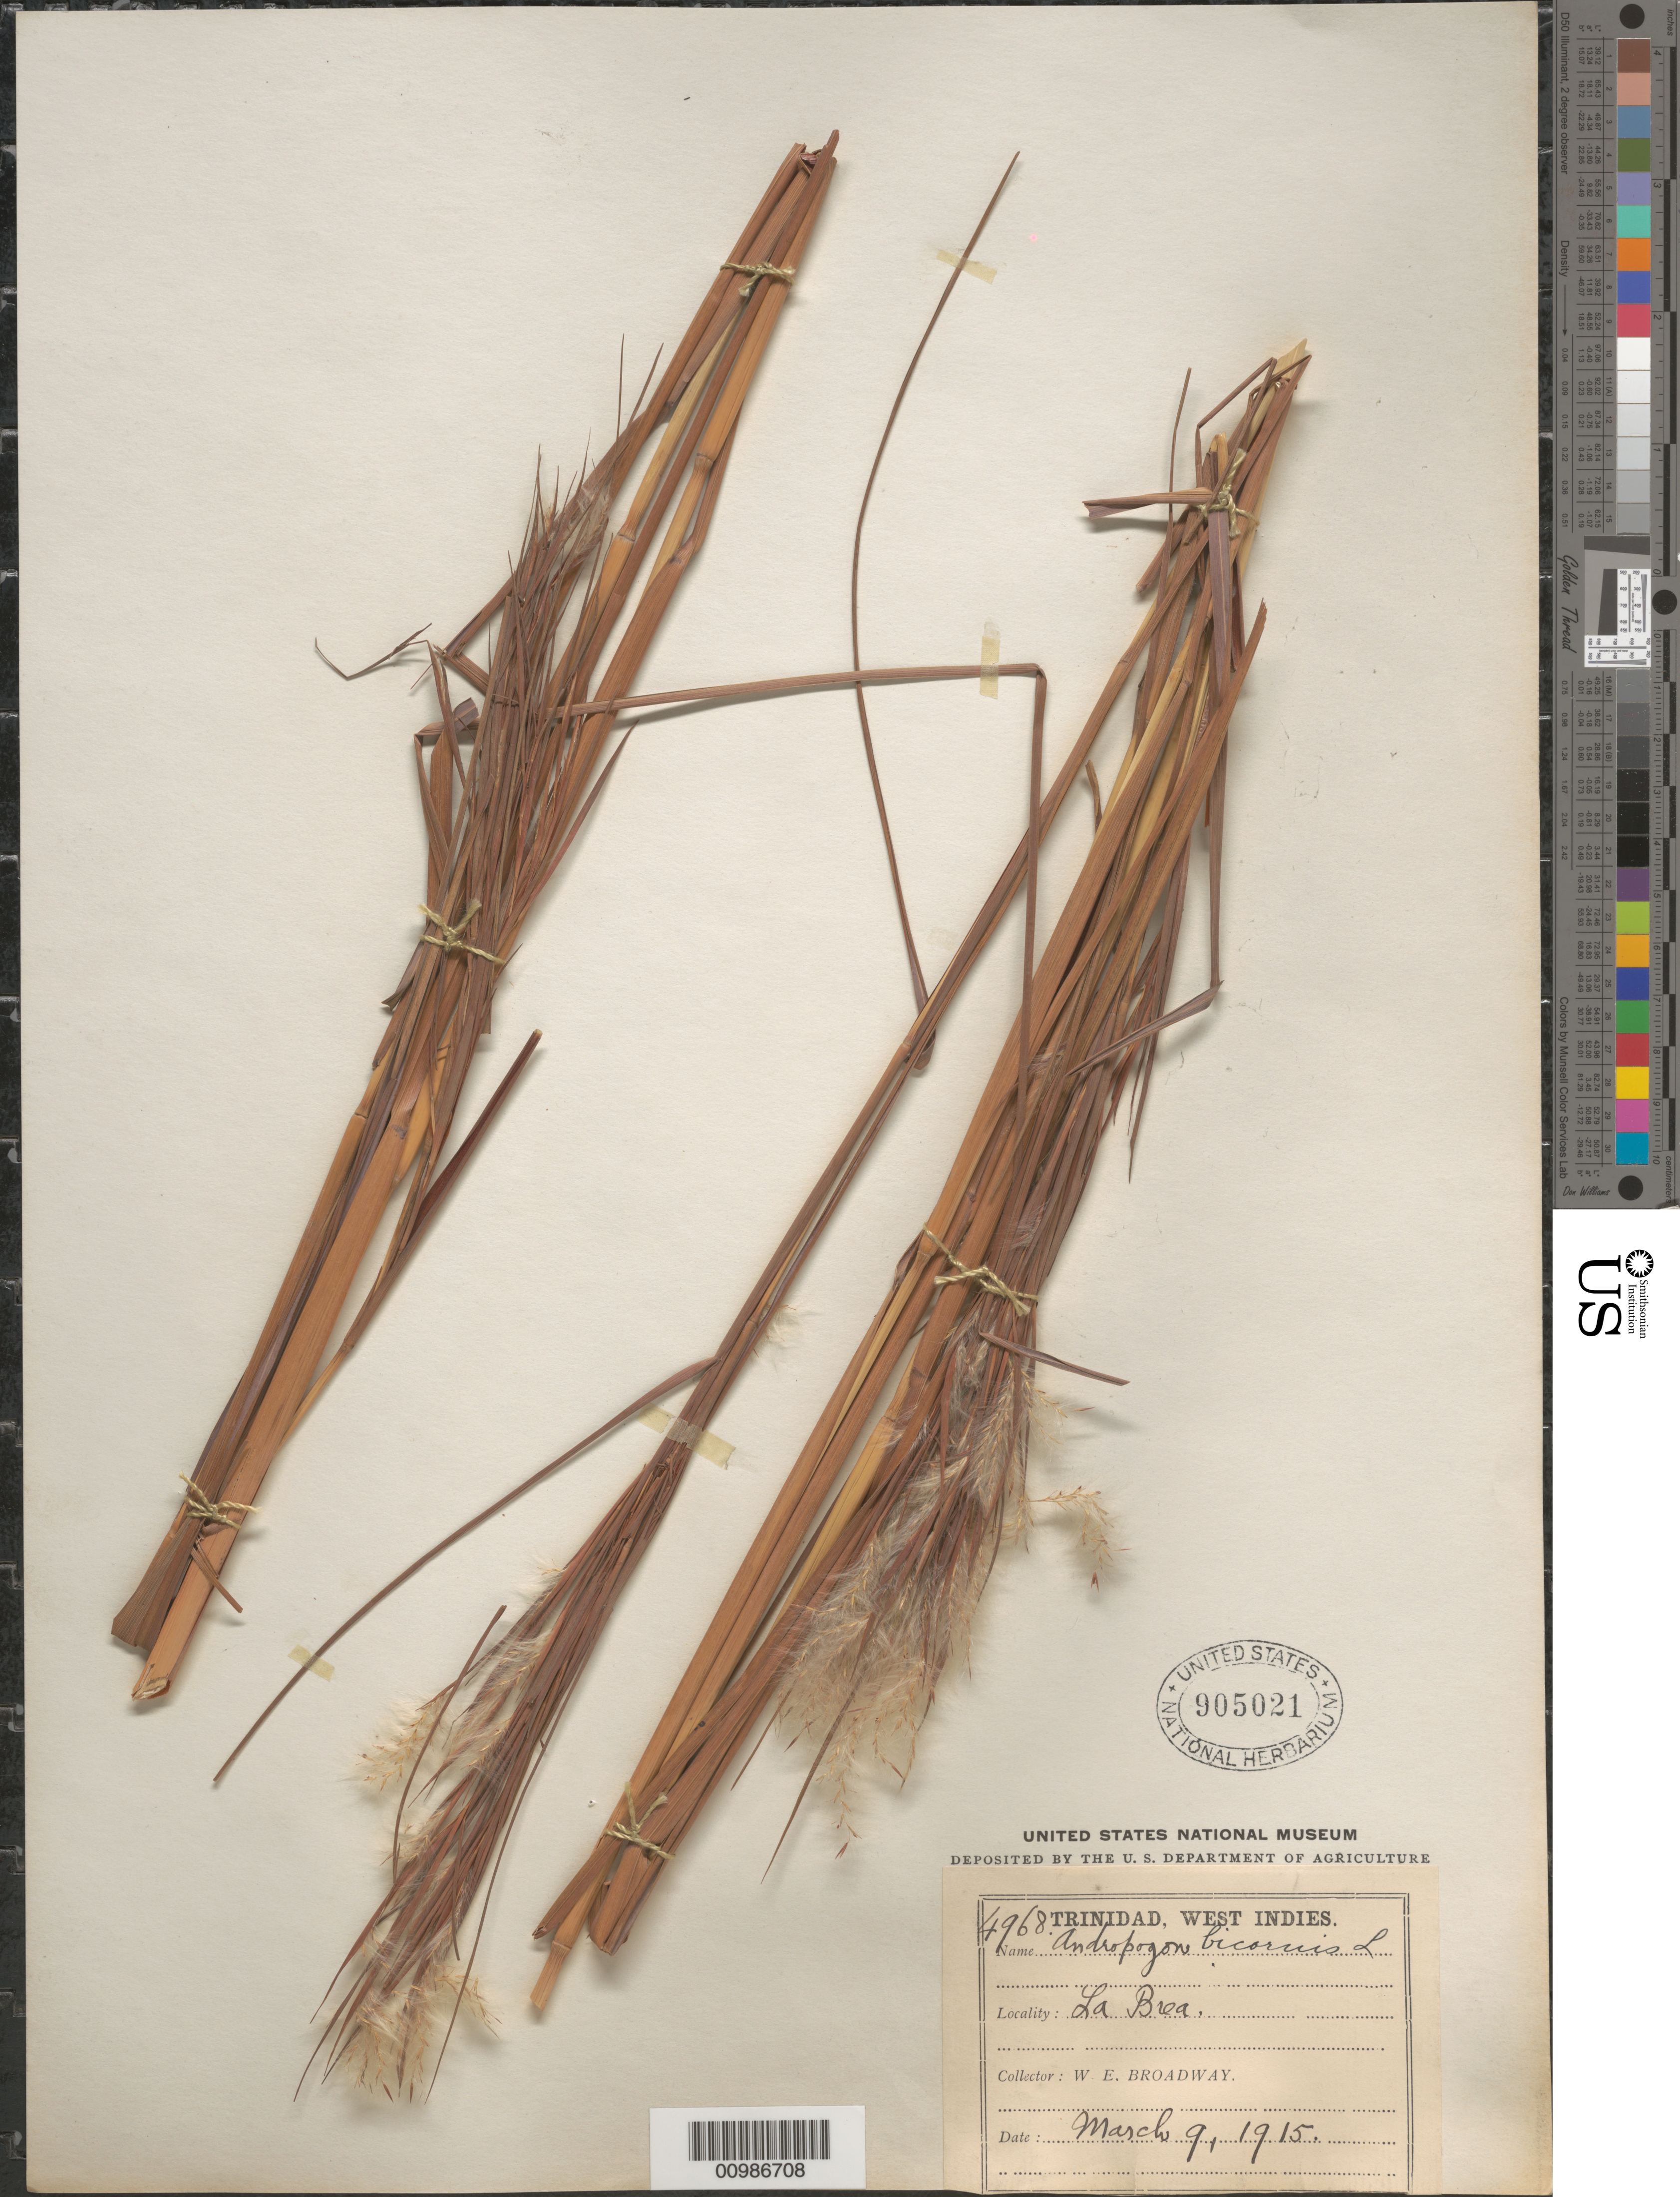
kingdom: Plantae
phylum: Tracheophyta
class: Liliopsida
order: Poales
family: Poaceae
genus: Andropogon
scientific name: Andropogon bicornis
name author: L.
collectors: W. E. Broadway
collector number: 4968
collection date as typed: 09 Mar 1915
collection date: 1915-03-09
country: Trinidad and Tobago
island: Trinidad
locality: City: La Brea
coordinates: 0 N, 0 E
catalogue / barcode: US 905021